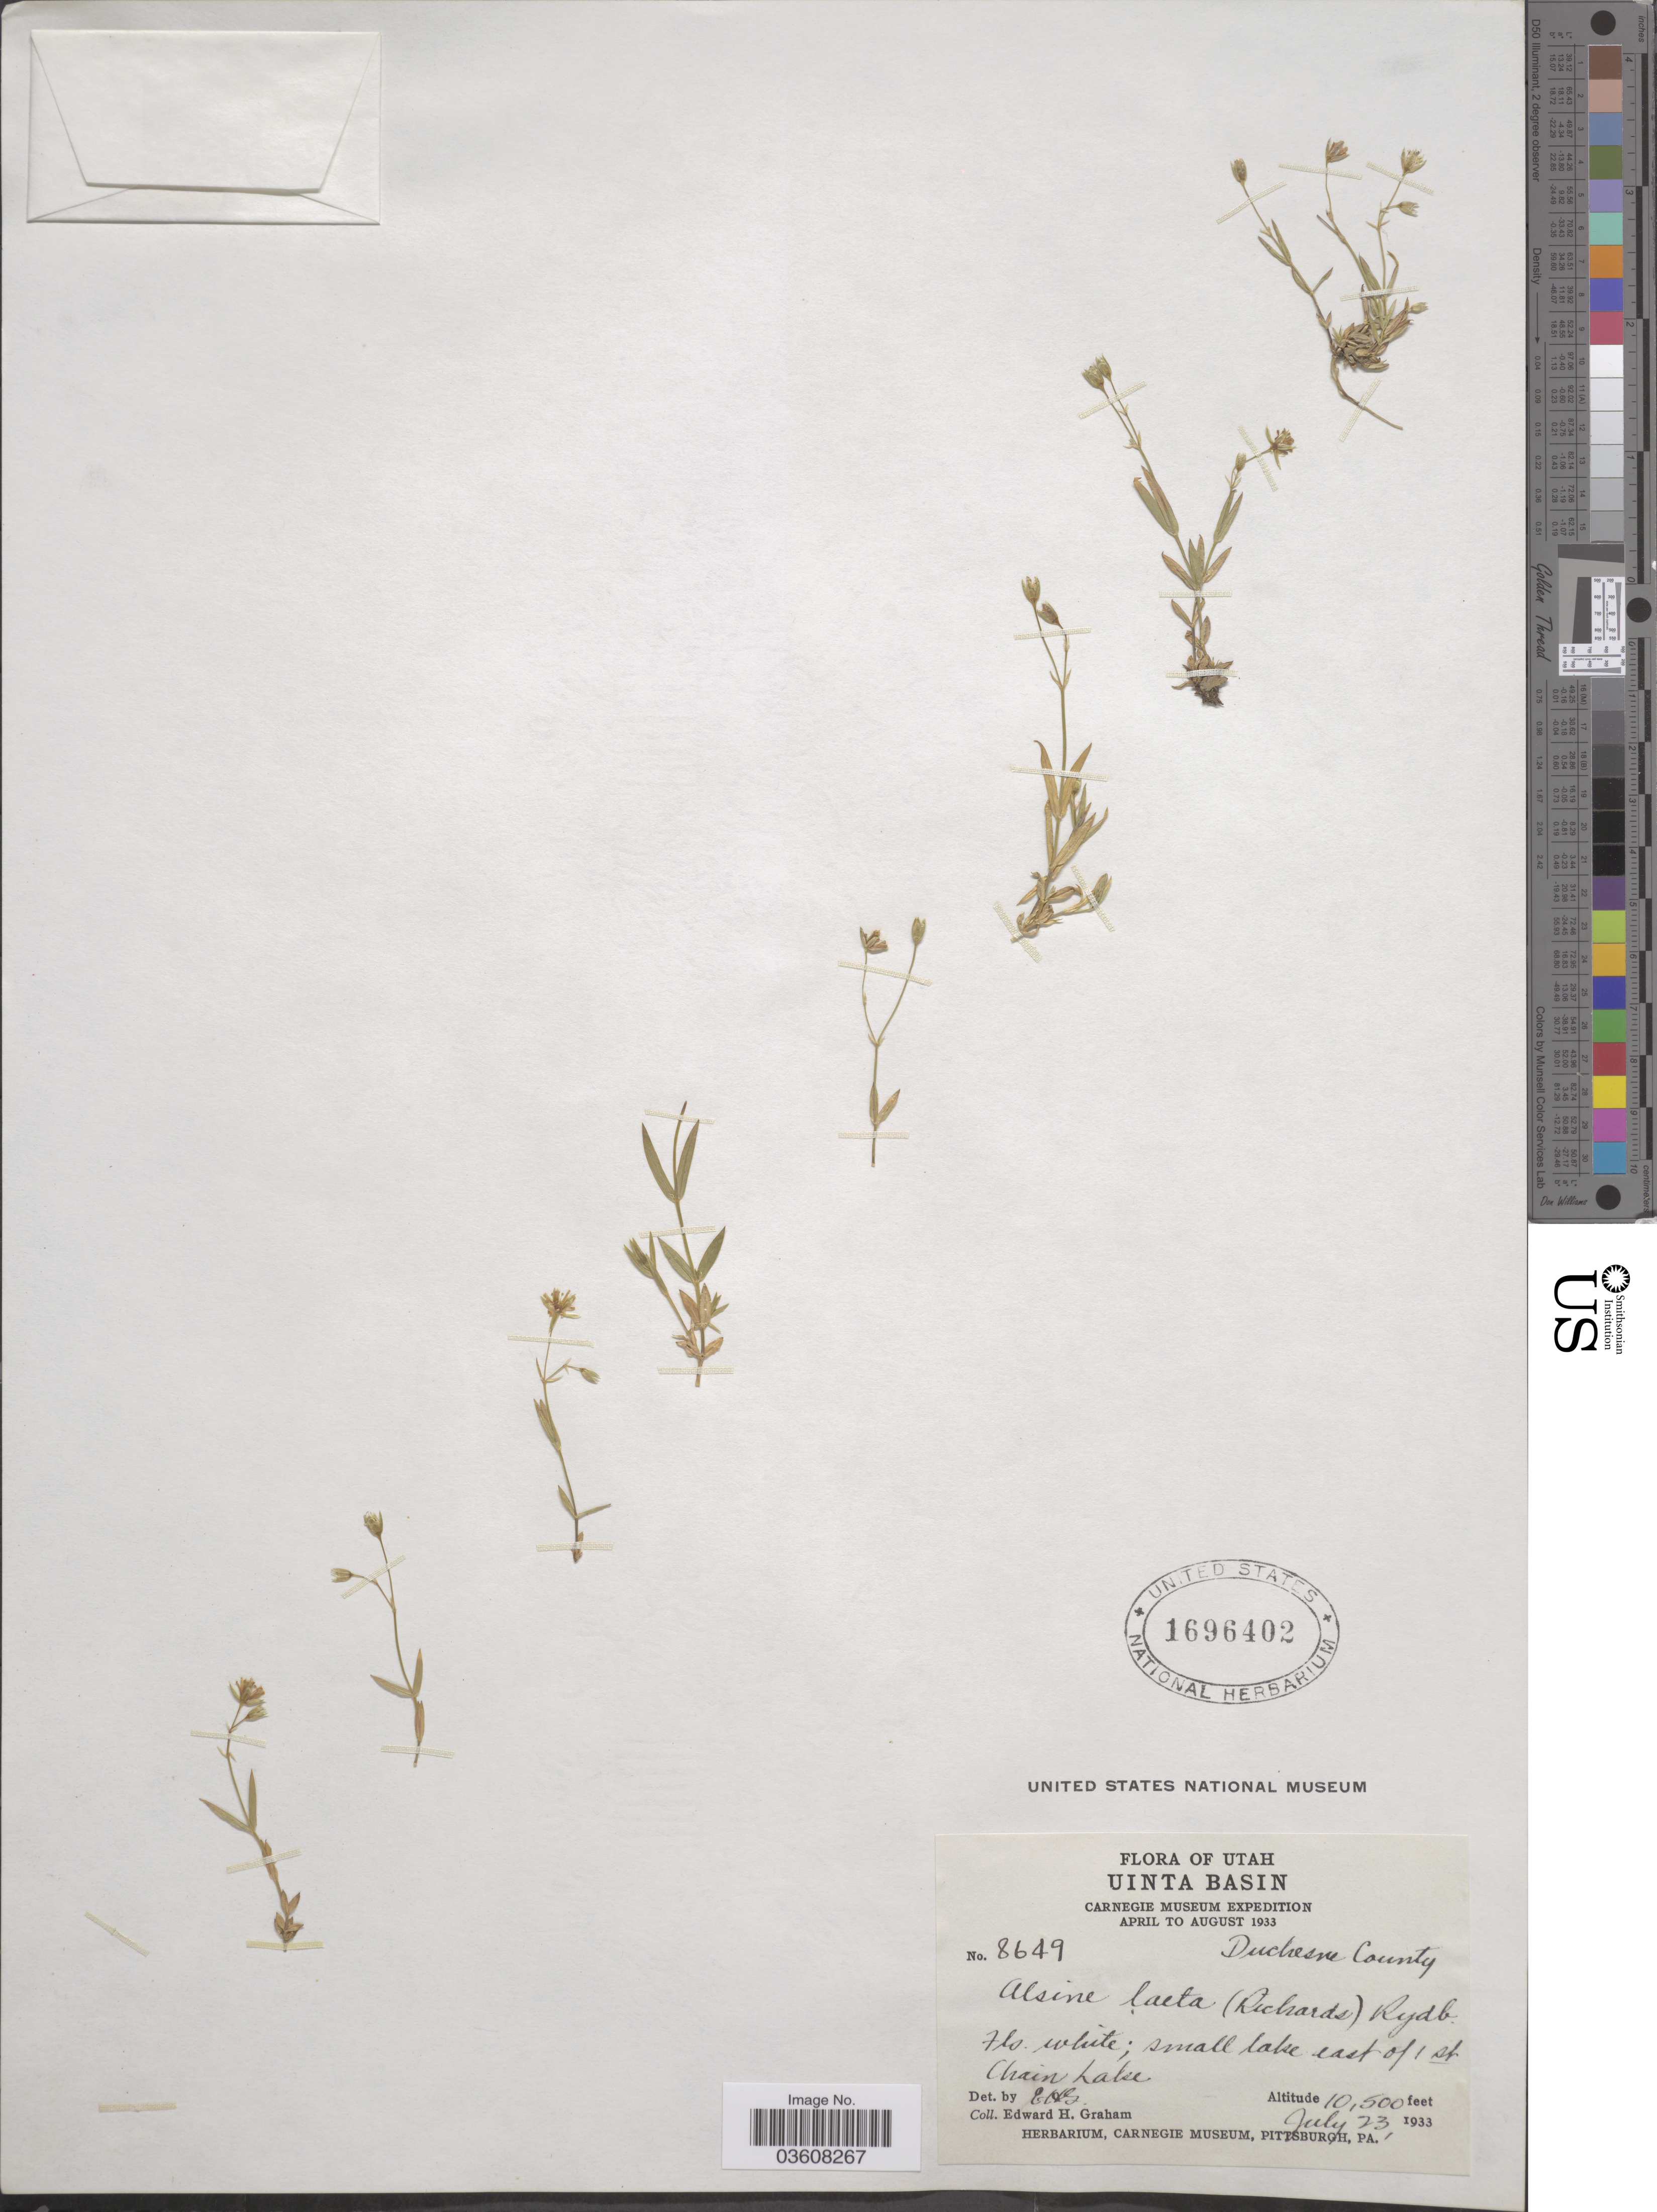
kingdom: Plantae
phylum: Tracheophyta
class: Magnoliopsida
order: Caryophyllales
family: Caryophyllaceae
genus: Stellaria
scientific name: Stellaria laeta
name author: Richards.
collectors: E. H. Graham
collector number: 8649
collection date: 1933-07-23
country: United States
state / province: Utah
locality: Uinta Basin. Duchesne County. Small lake east of 1 st Chain Lake.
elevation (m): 3200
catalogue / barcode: US 1696402